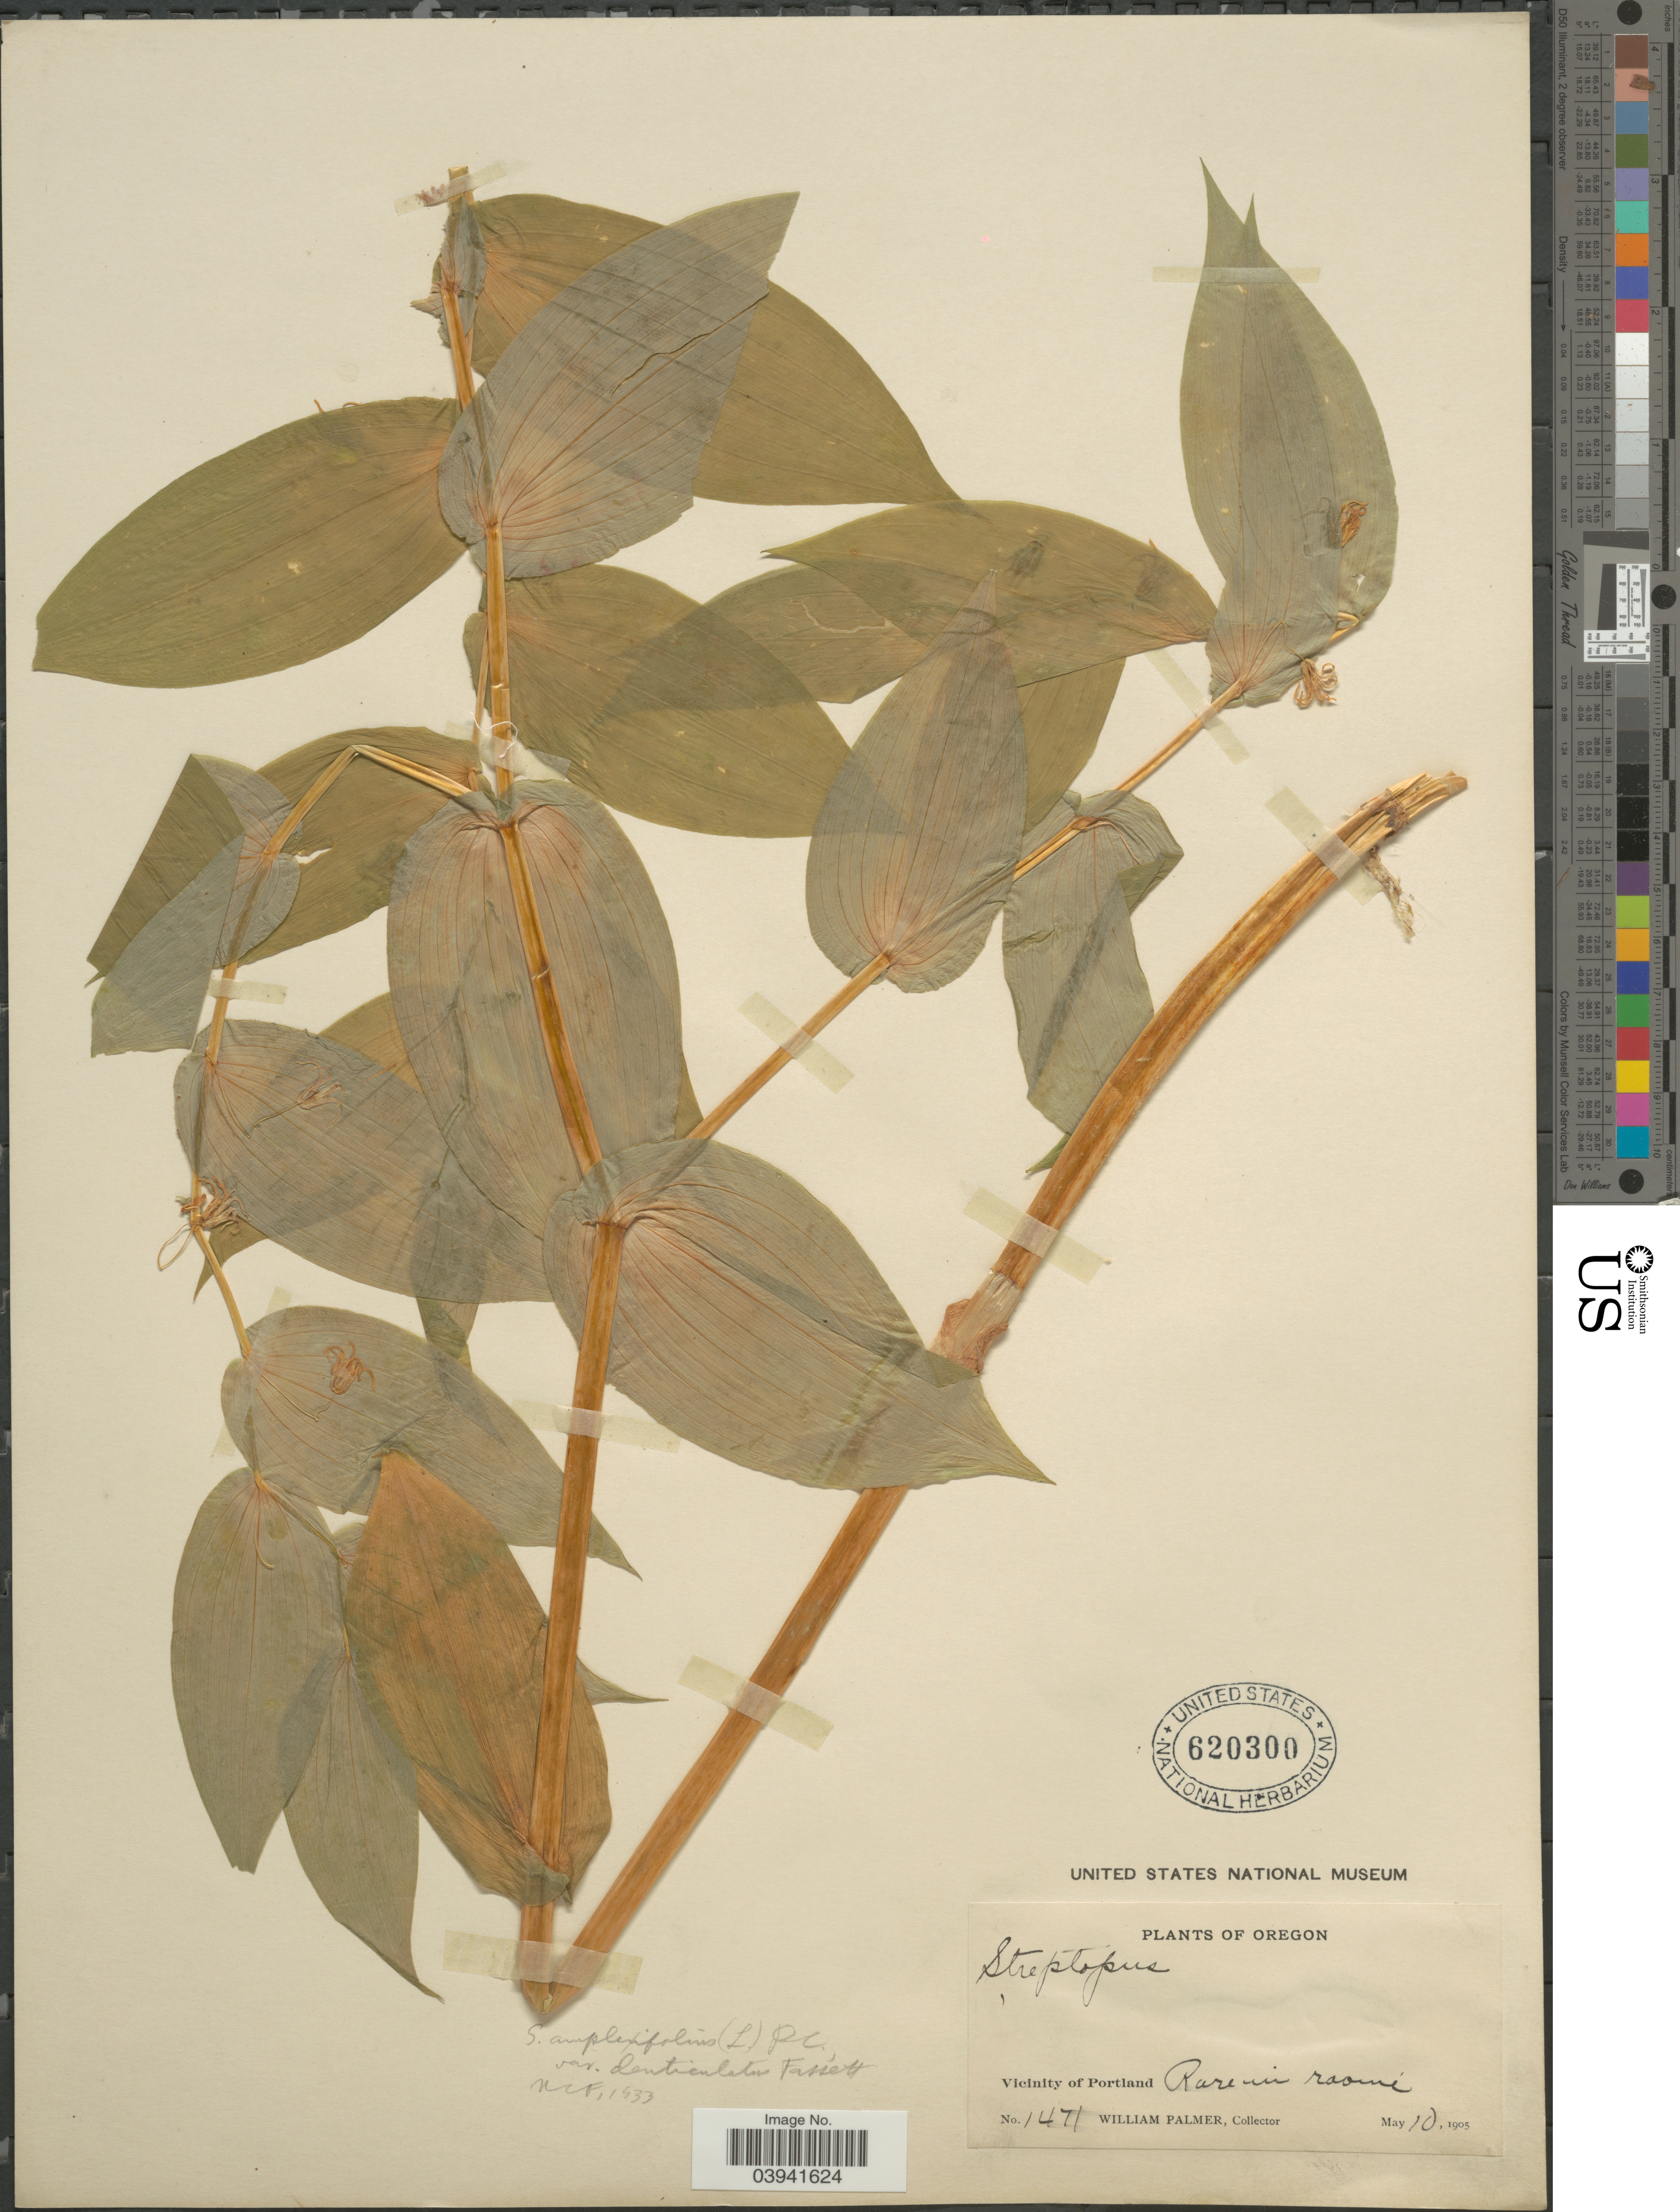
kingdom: Plantae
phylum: Tracheophyta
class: Liliopsida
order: Liliales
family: Liliaceae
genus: Streptopus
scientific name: Streptopus amplexifolius var. denticulatus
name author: Fassett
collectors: W. Palmer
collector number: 1471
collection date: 1905-05-10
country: United States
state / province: Oregon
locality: Vicinity of Portland.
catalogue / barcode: US 620300